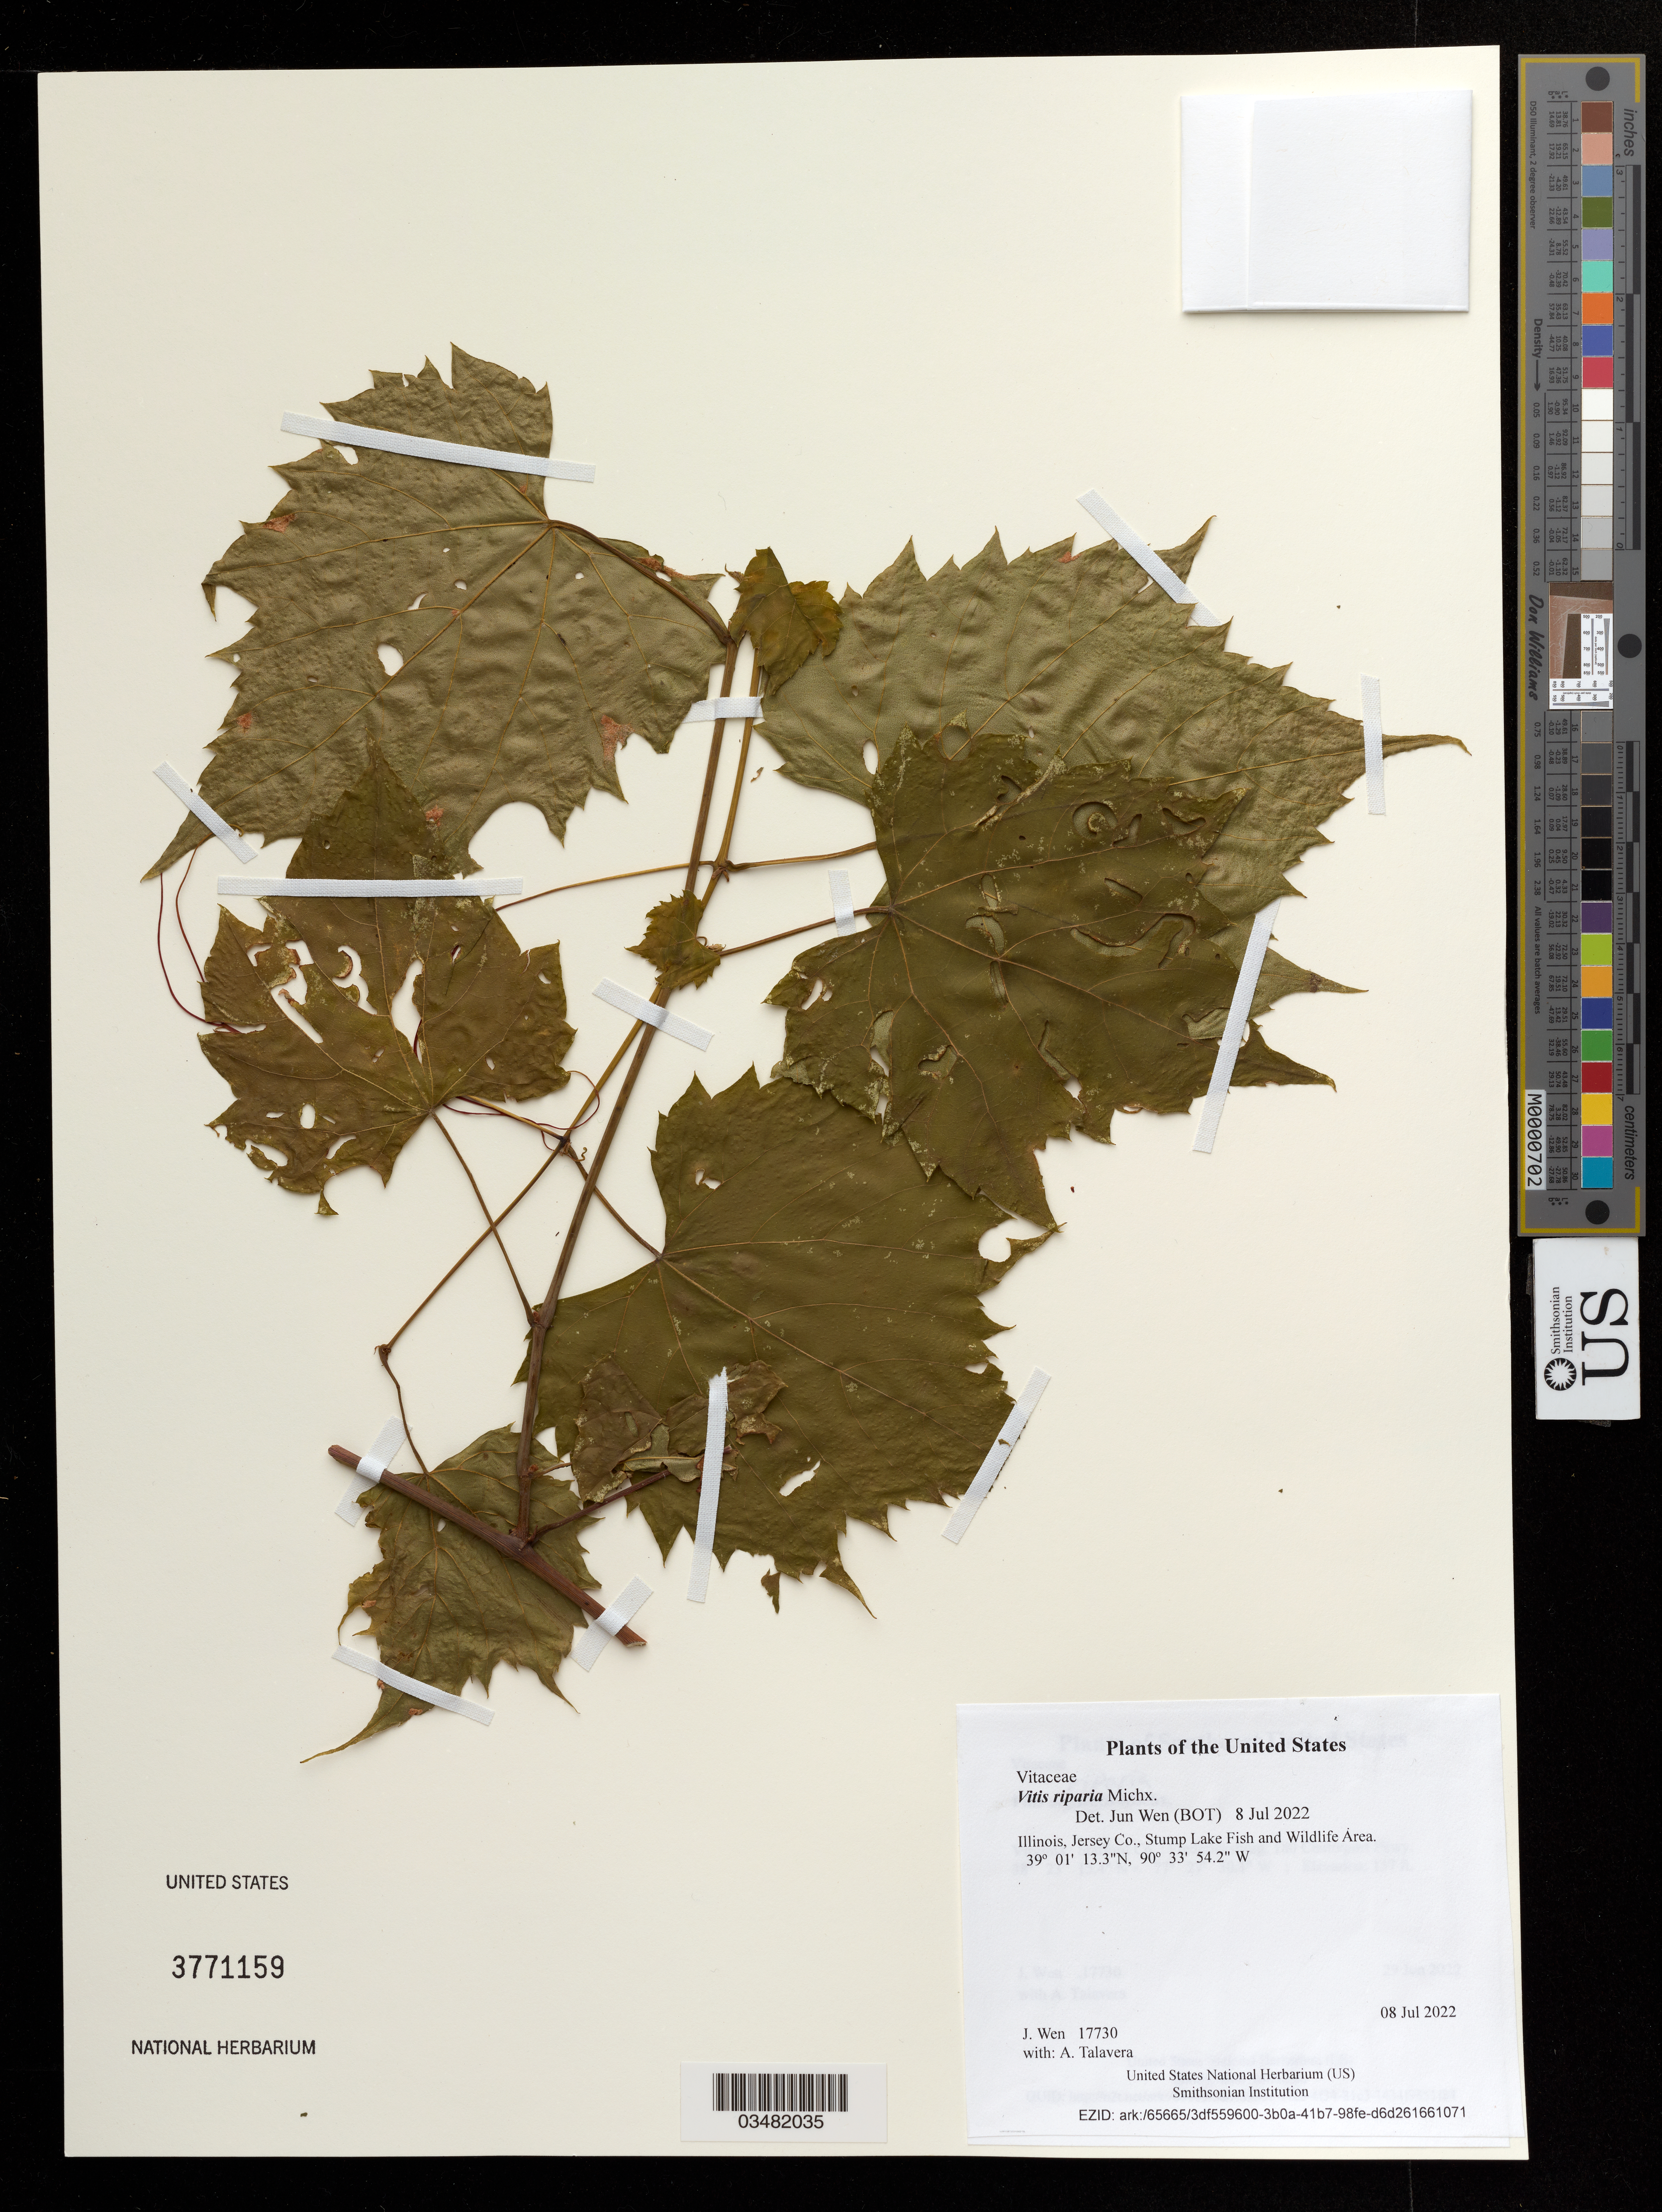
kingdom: Plantae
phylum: Tracheophyta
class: Magnoliopsida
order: Vitales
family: Vitaceae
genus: Vitis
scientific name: Vitis riparia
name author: Michx.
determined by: Wen, Jun, (BOT), Smithsonian Institution - National Museum of Natural History (UNITED STATES)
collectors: J. Wen & A. Talavera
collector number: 17730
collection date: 2022-07-08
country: United States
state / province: Illinois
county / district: Jersey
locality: Stump Lake Fish and Wildlife Area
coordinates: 39 01.222 N, 90 33.904 W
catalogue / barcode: US 3771159